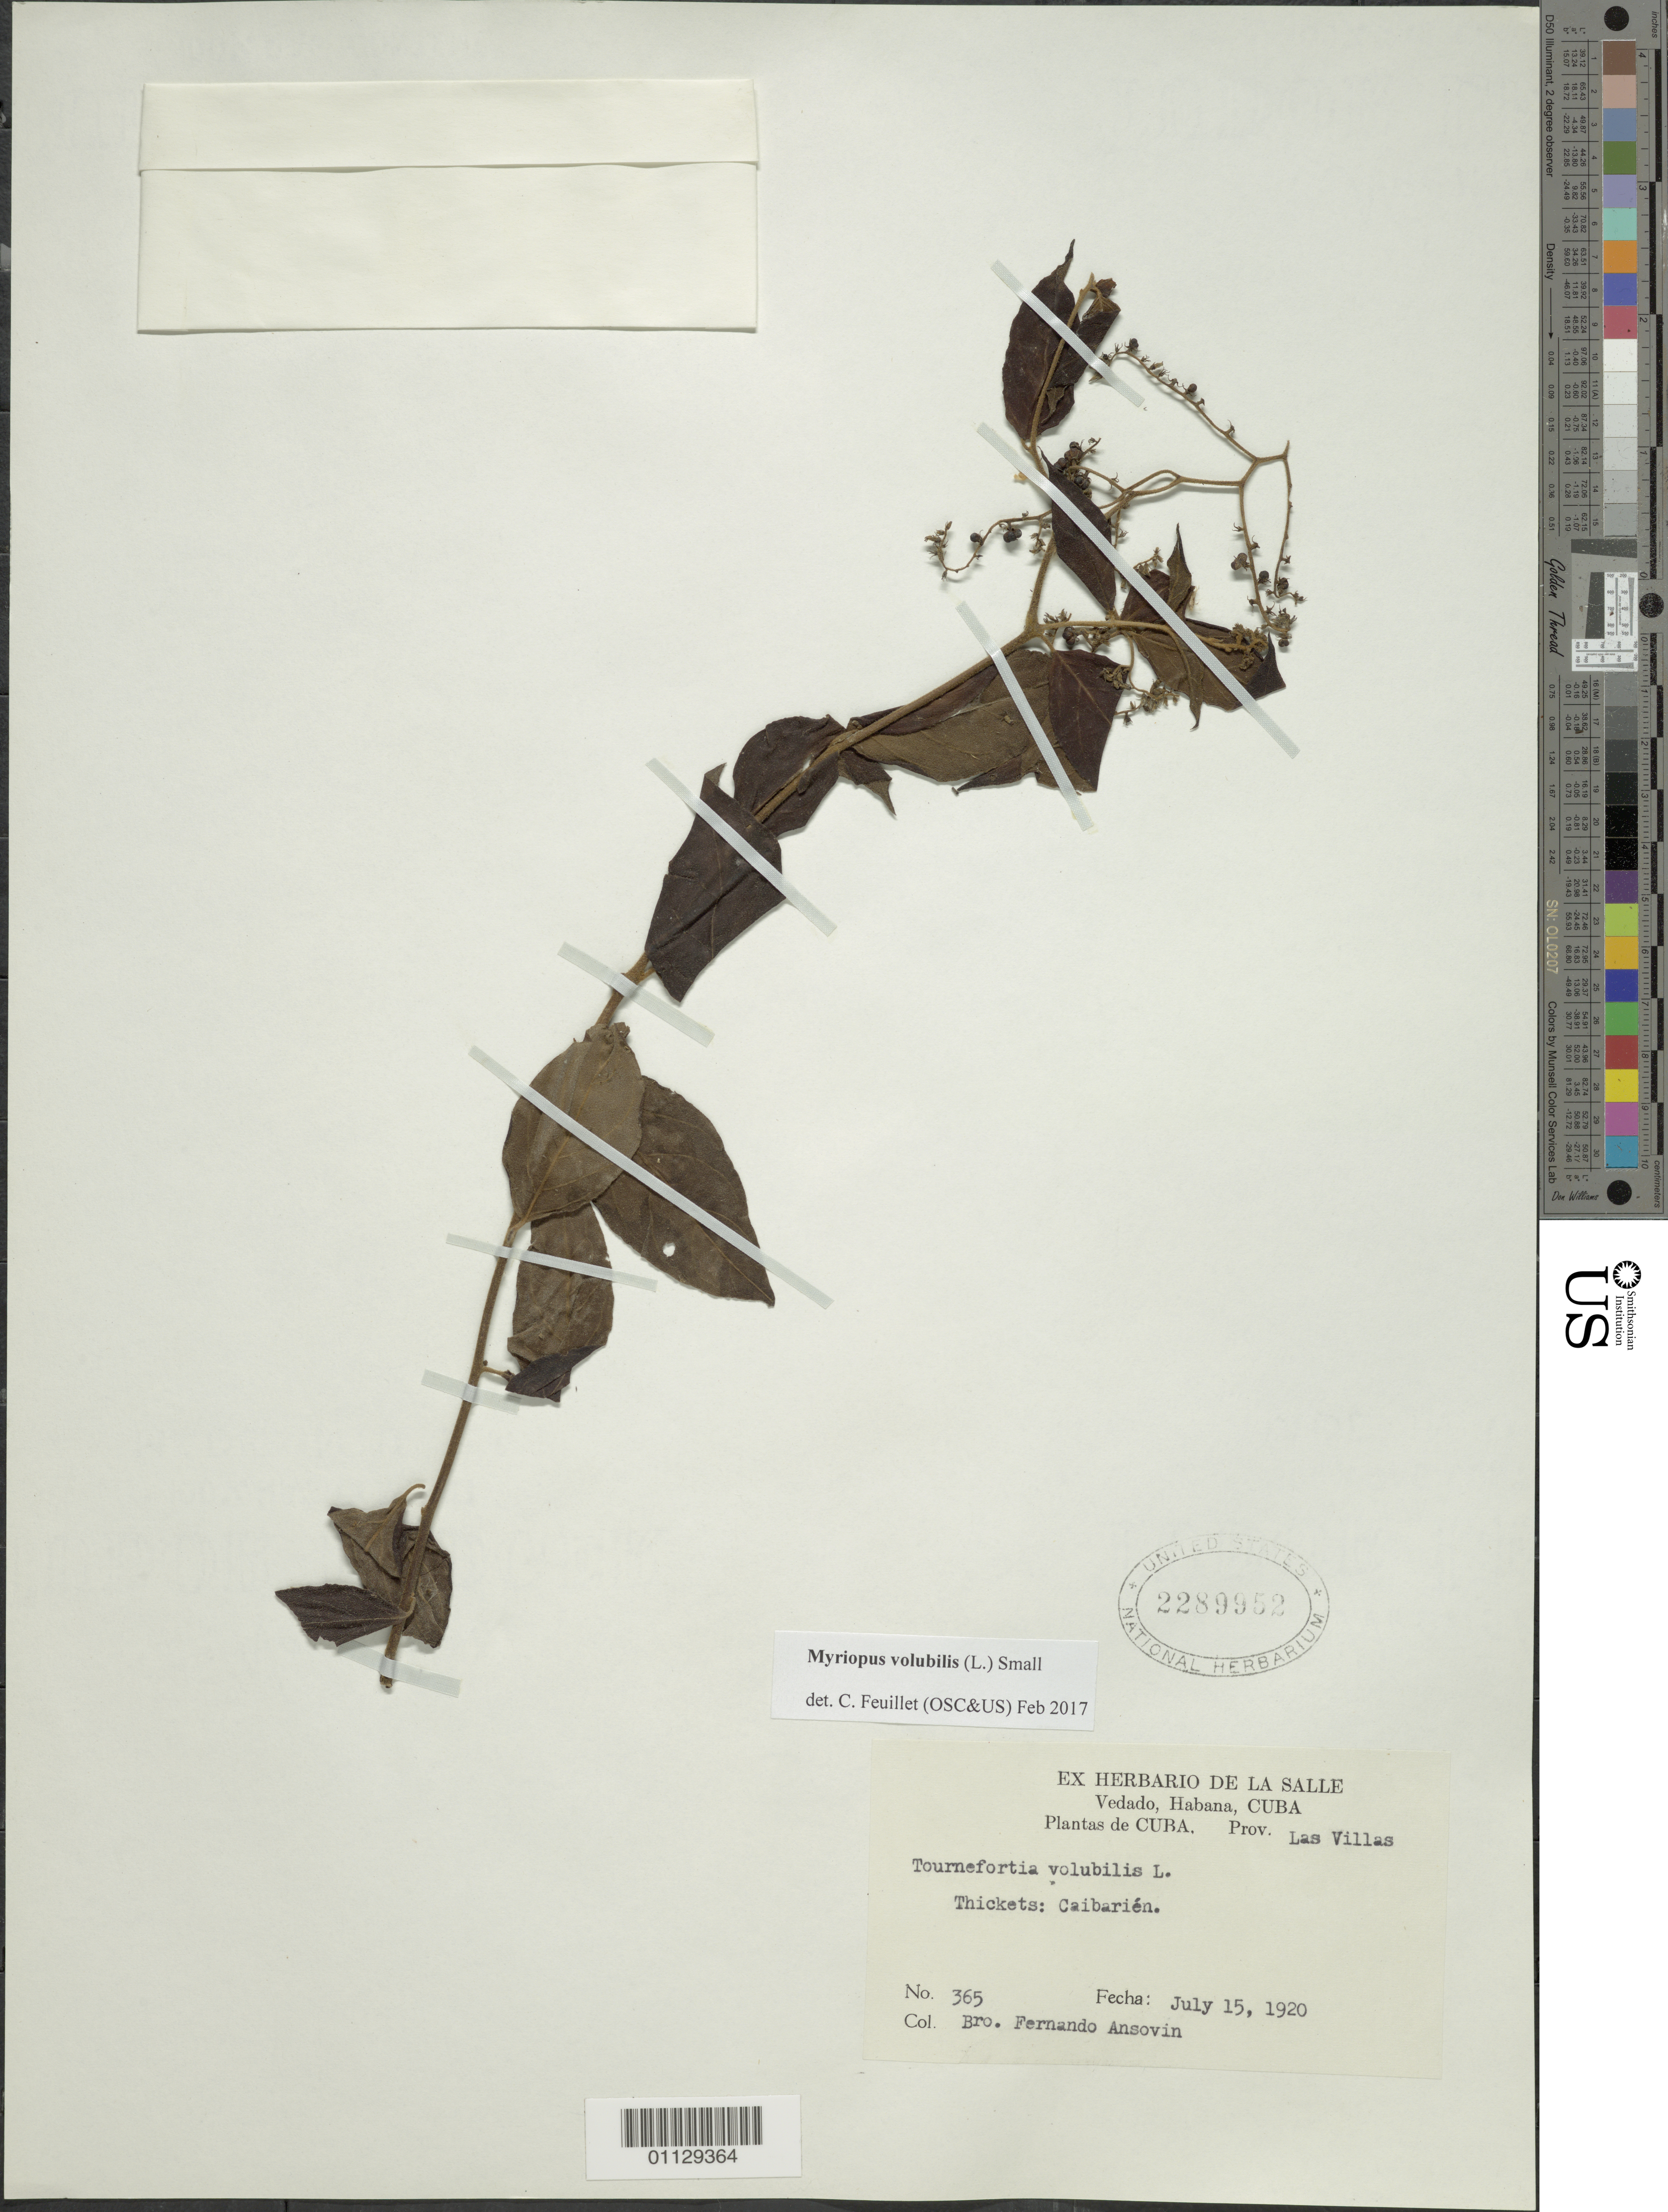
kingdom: Plantae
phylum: Tracheophyta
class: Magnoliopsida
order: Boraginales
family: Heliotropiaceae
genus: Myriopus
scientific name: Myriopus volubilis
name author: (L.) Small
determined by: Feuillet, C.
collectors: F. Ansovin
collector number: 365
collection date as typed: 15 Jul 1920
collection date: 1920-07-15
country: Cuba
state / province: La Habana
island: Cuba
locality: Caibarién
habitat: Thickets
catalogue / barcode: US 2289952